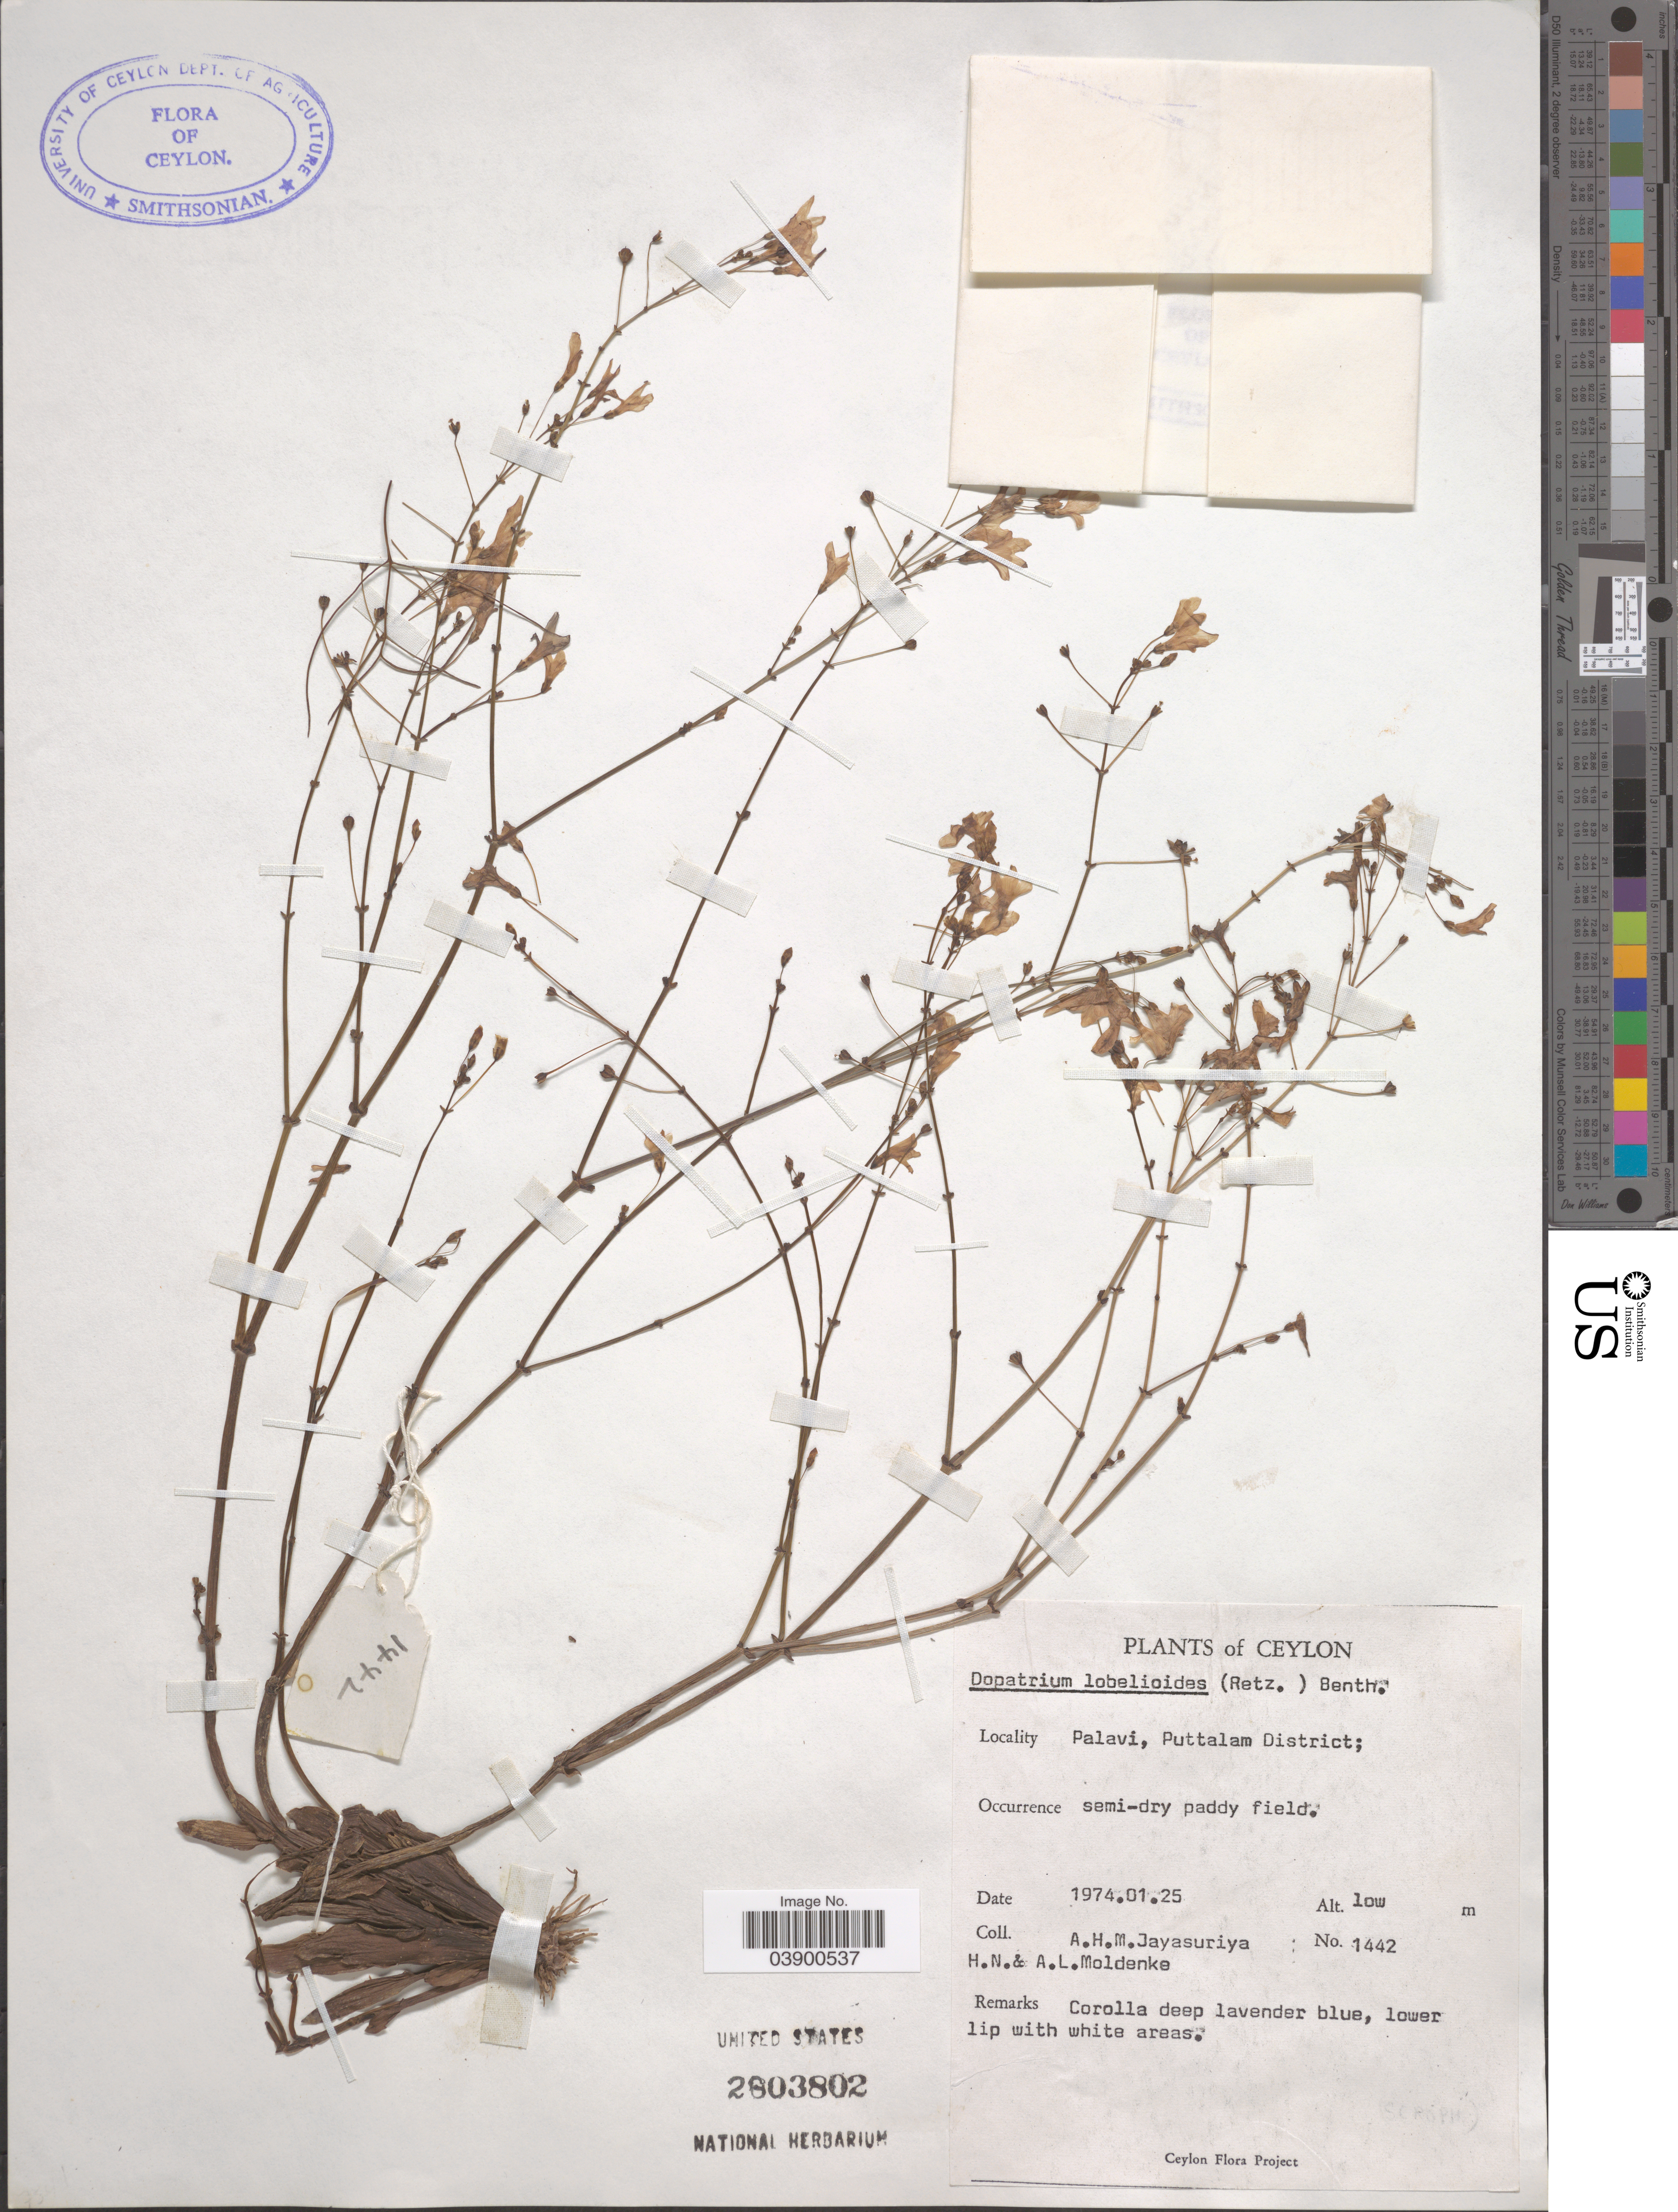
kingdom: Plantae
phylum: Tracheophyta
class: Magnoliopsida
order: Lamiales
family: Plantaginaceae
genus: Dopatrium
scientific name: Dopatrium lobelioides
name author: (Retz.) Benth.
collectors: A. Jayasuriya, H. N. Moldenke & A. L. Moldenke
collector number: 1442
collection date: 1974-01-25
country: Sri Lanka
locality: Ceylon. Palavi, Puttalam District.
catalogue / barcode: US 2803802